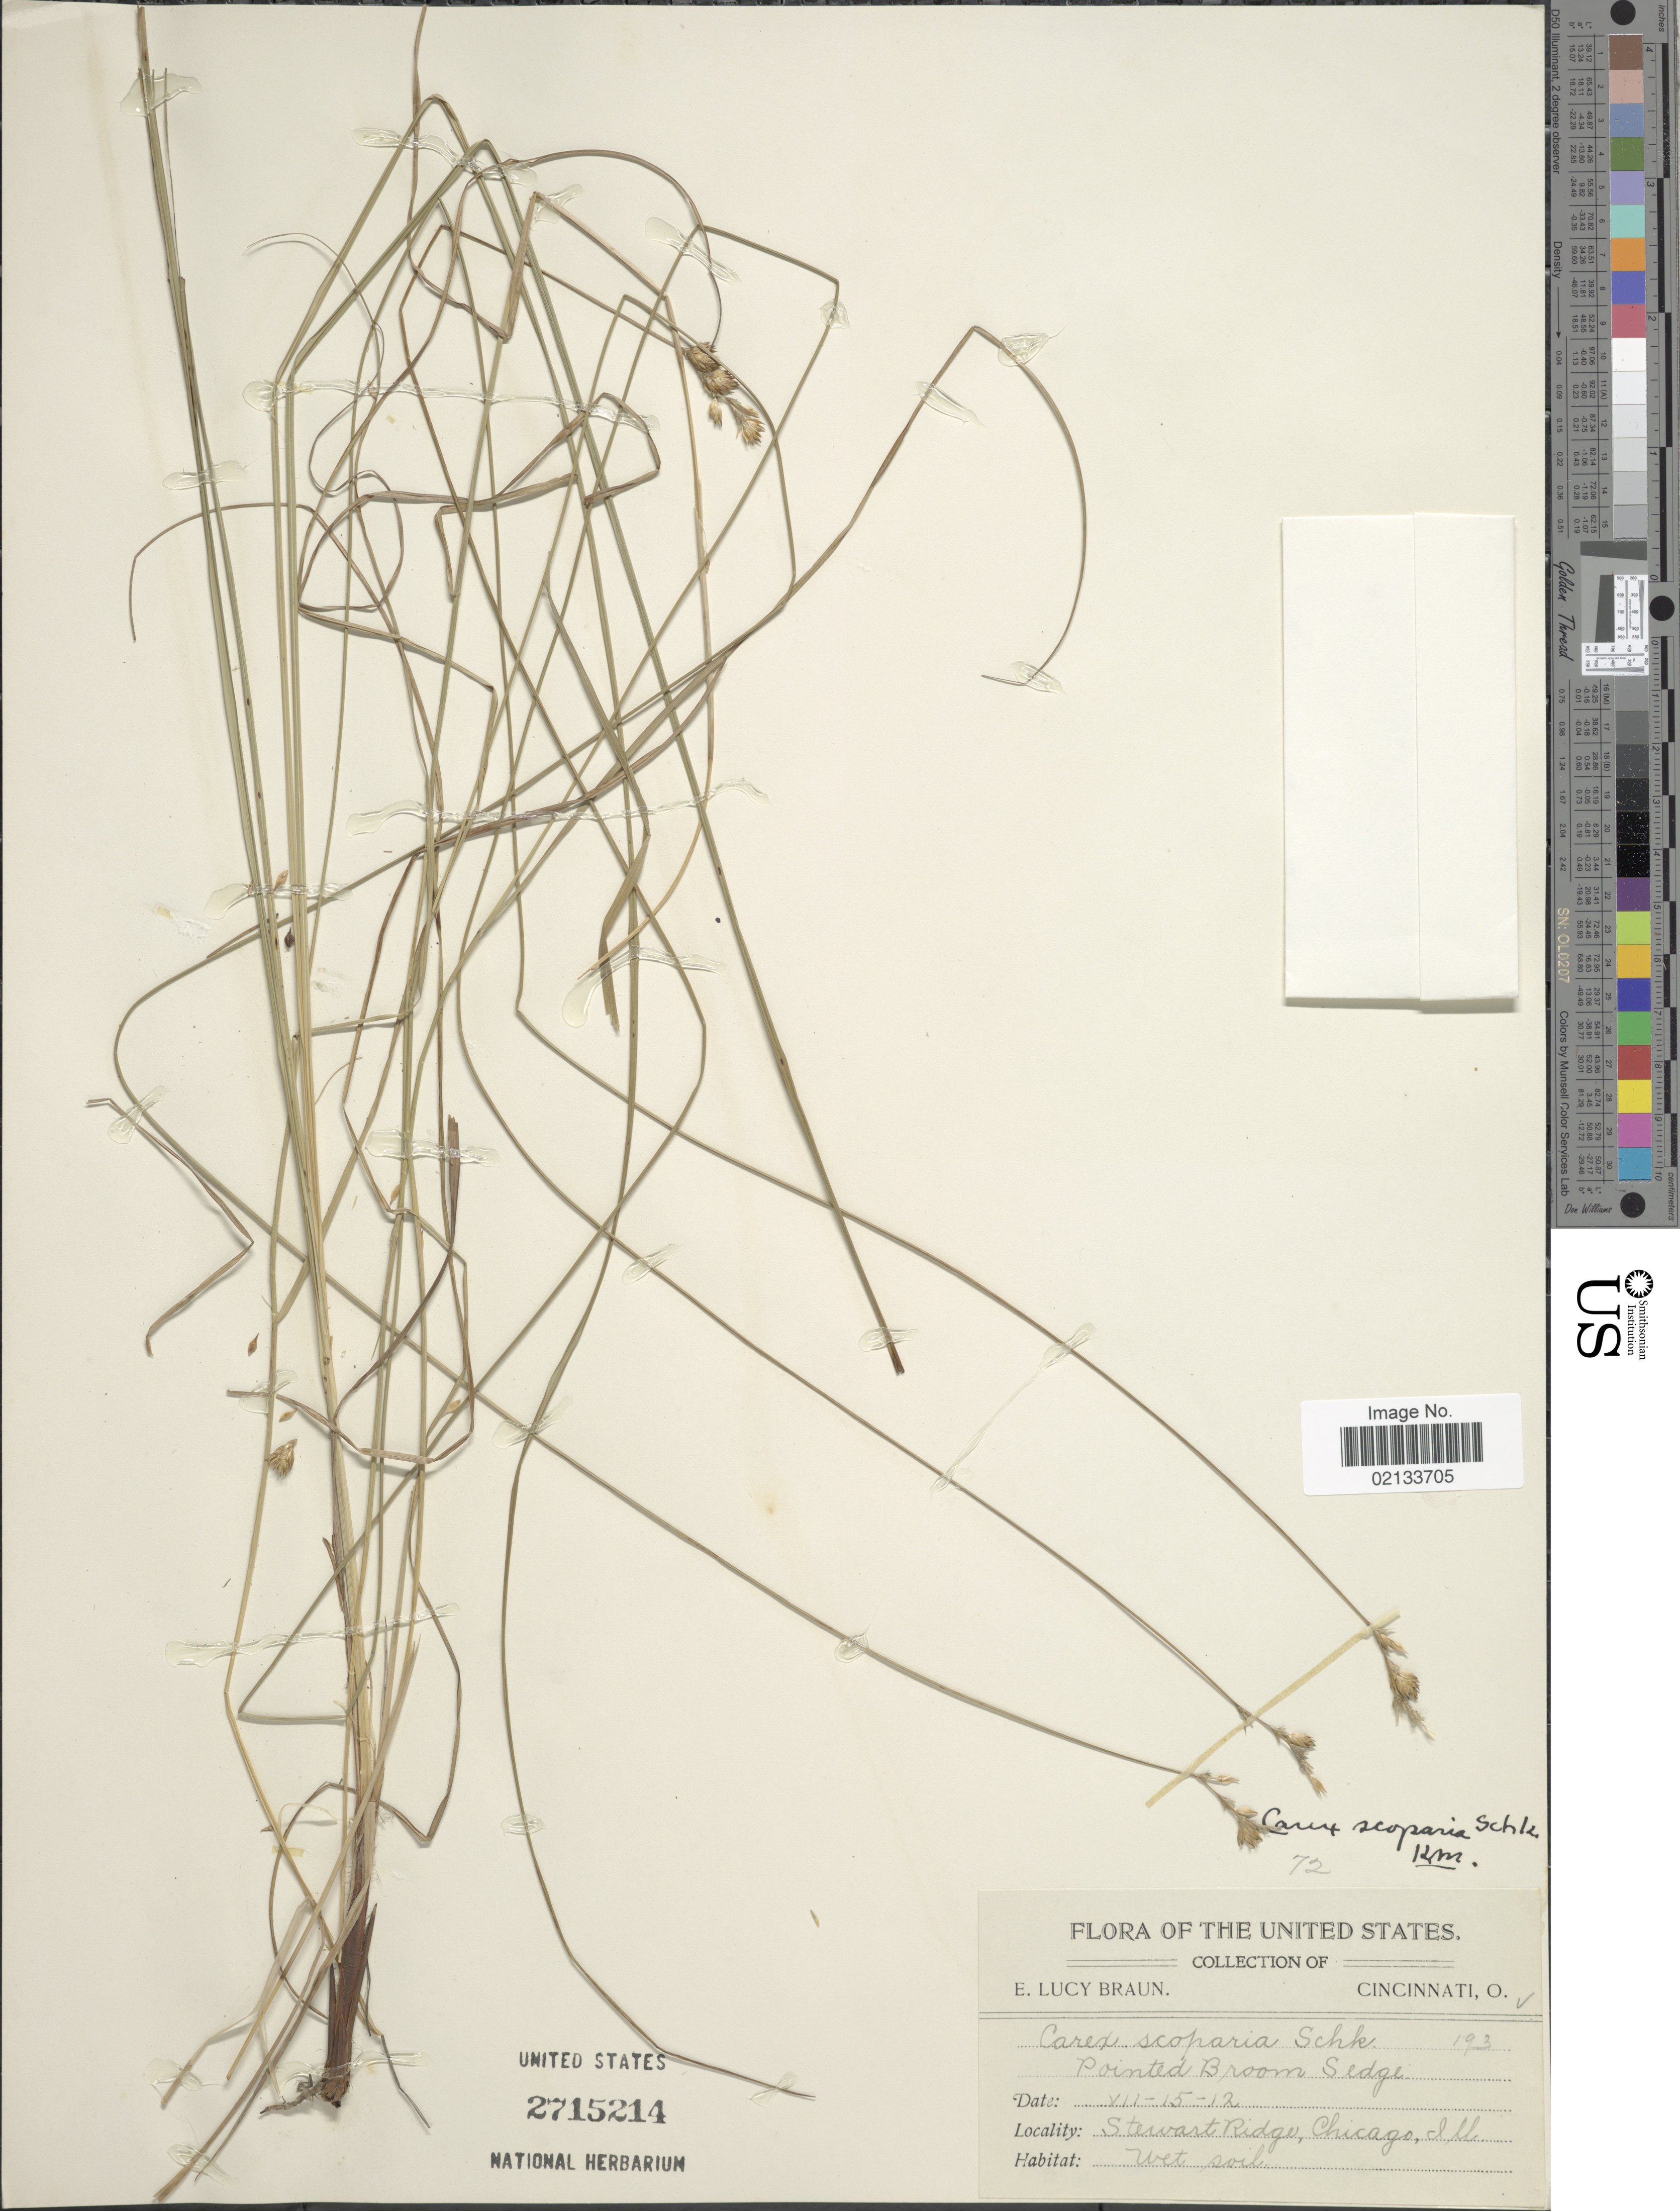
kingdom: Plantae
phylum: Tracheophyta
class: Liliopsida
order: Poales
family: Cyperaceae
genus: Carex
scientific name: Carex scoparia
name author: Schkuhr ex Willd.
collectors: E. L. Braun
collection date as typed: Transcribed d/m/y: 15/7/12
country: United States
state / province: Illinois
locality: Stewart Ridge, Chicago, wet soil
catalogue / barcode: US 2715214